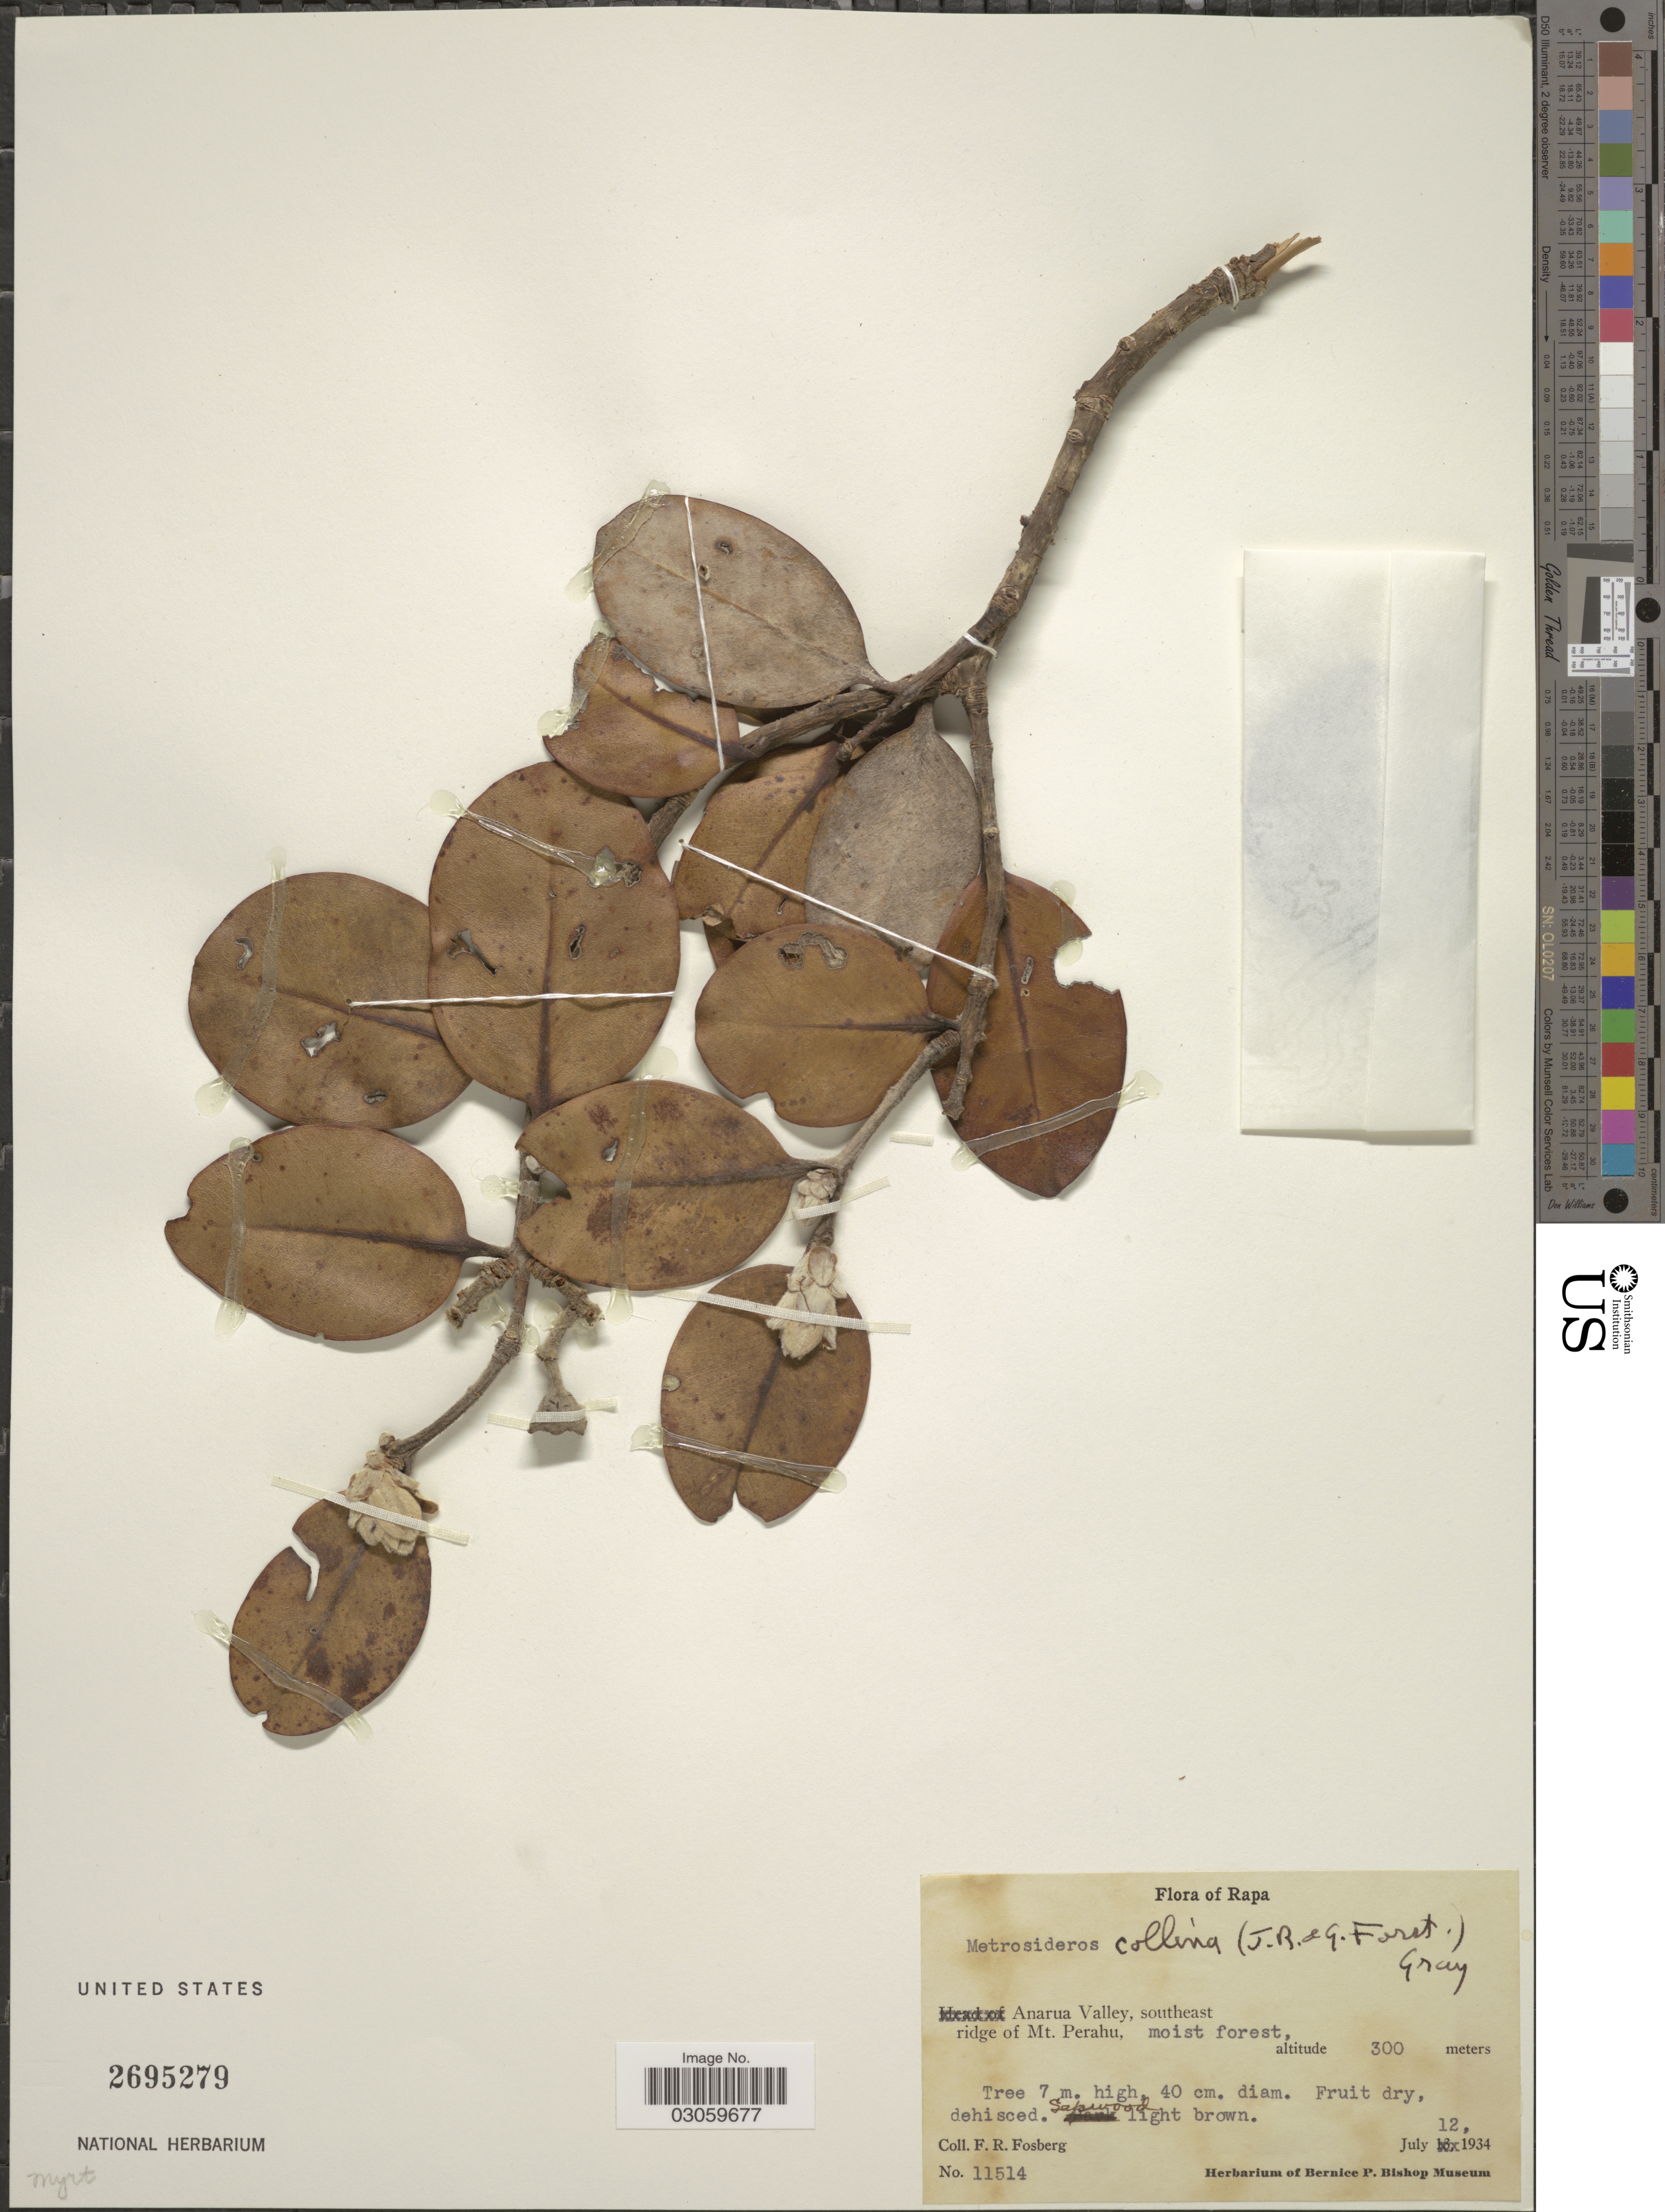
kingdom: Plantae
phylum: Tracheophyta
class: Magnoliopsida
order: Myrtales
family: Myrtaceae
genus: Metrosideros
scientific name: Metrosideros collina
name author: (J.R. Forst. & G. Forst.) A. Gray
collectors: F. R. Fosberg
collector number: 11514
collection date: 1934-07-12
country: French Polynesia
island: Rapa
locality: Rapa. Anarua Valley, southeast ridge of Mt. Perahu, moist forest.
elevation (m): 300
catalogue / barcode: US 2695279